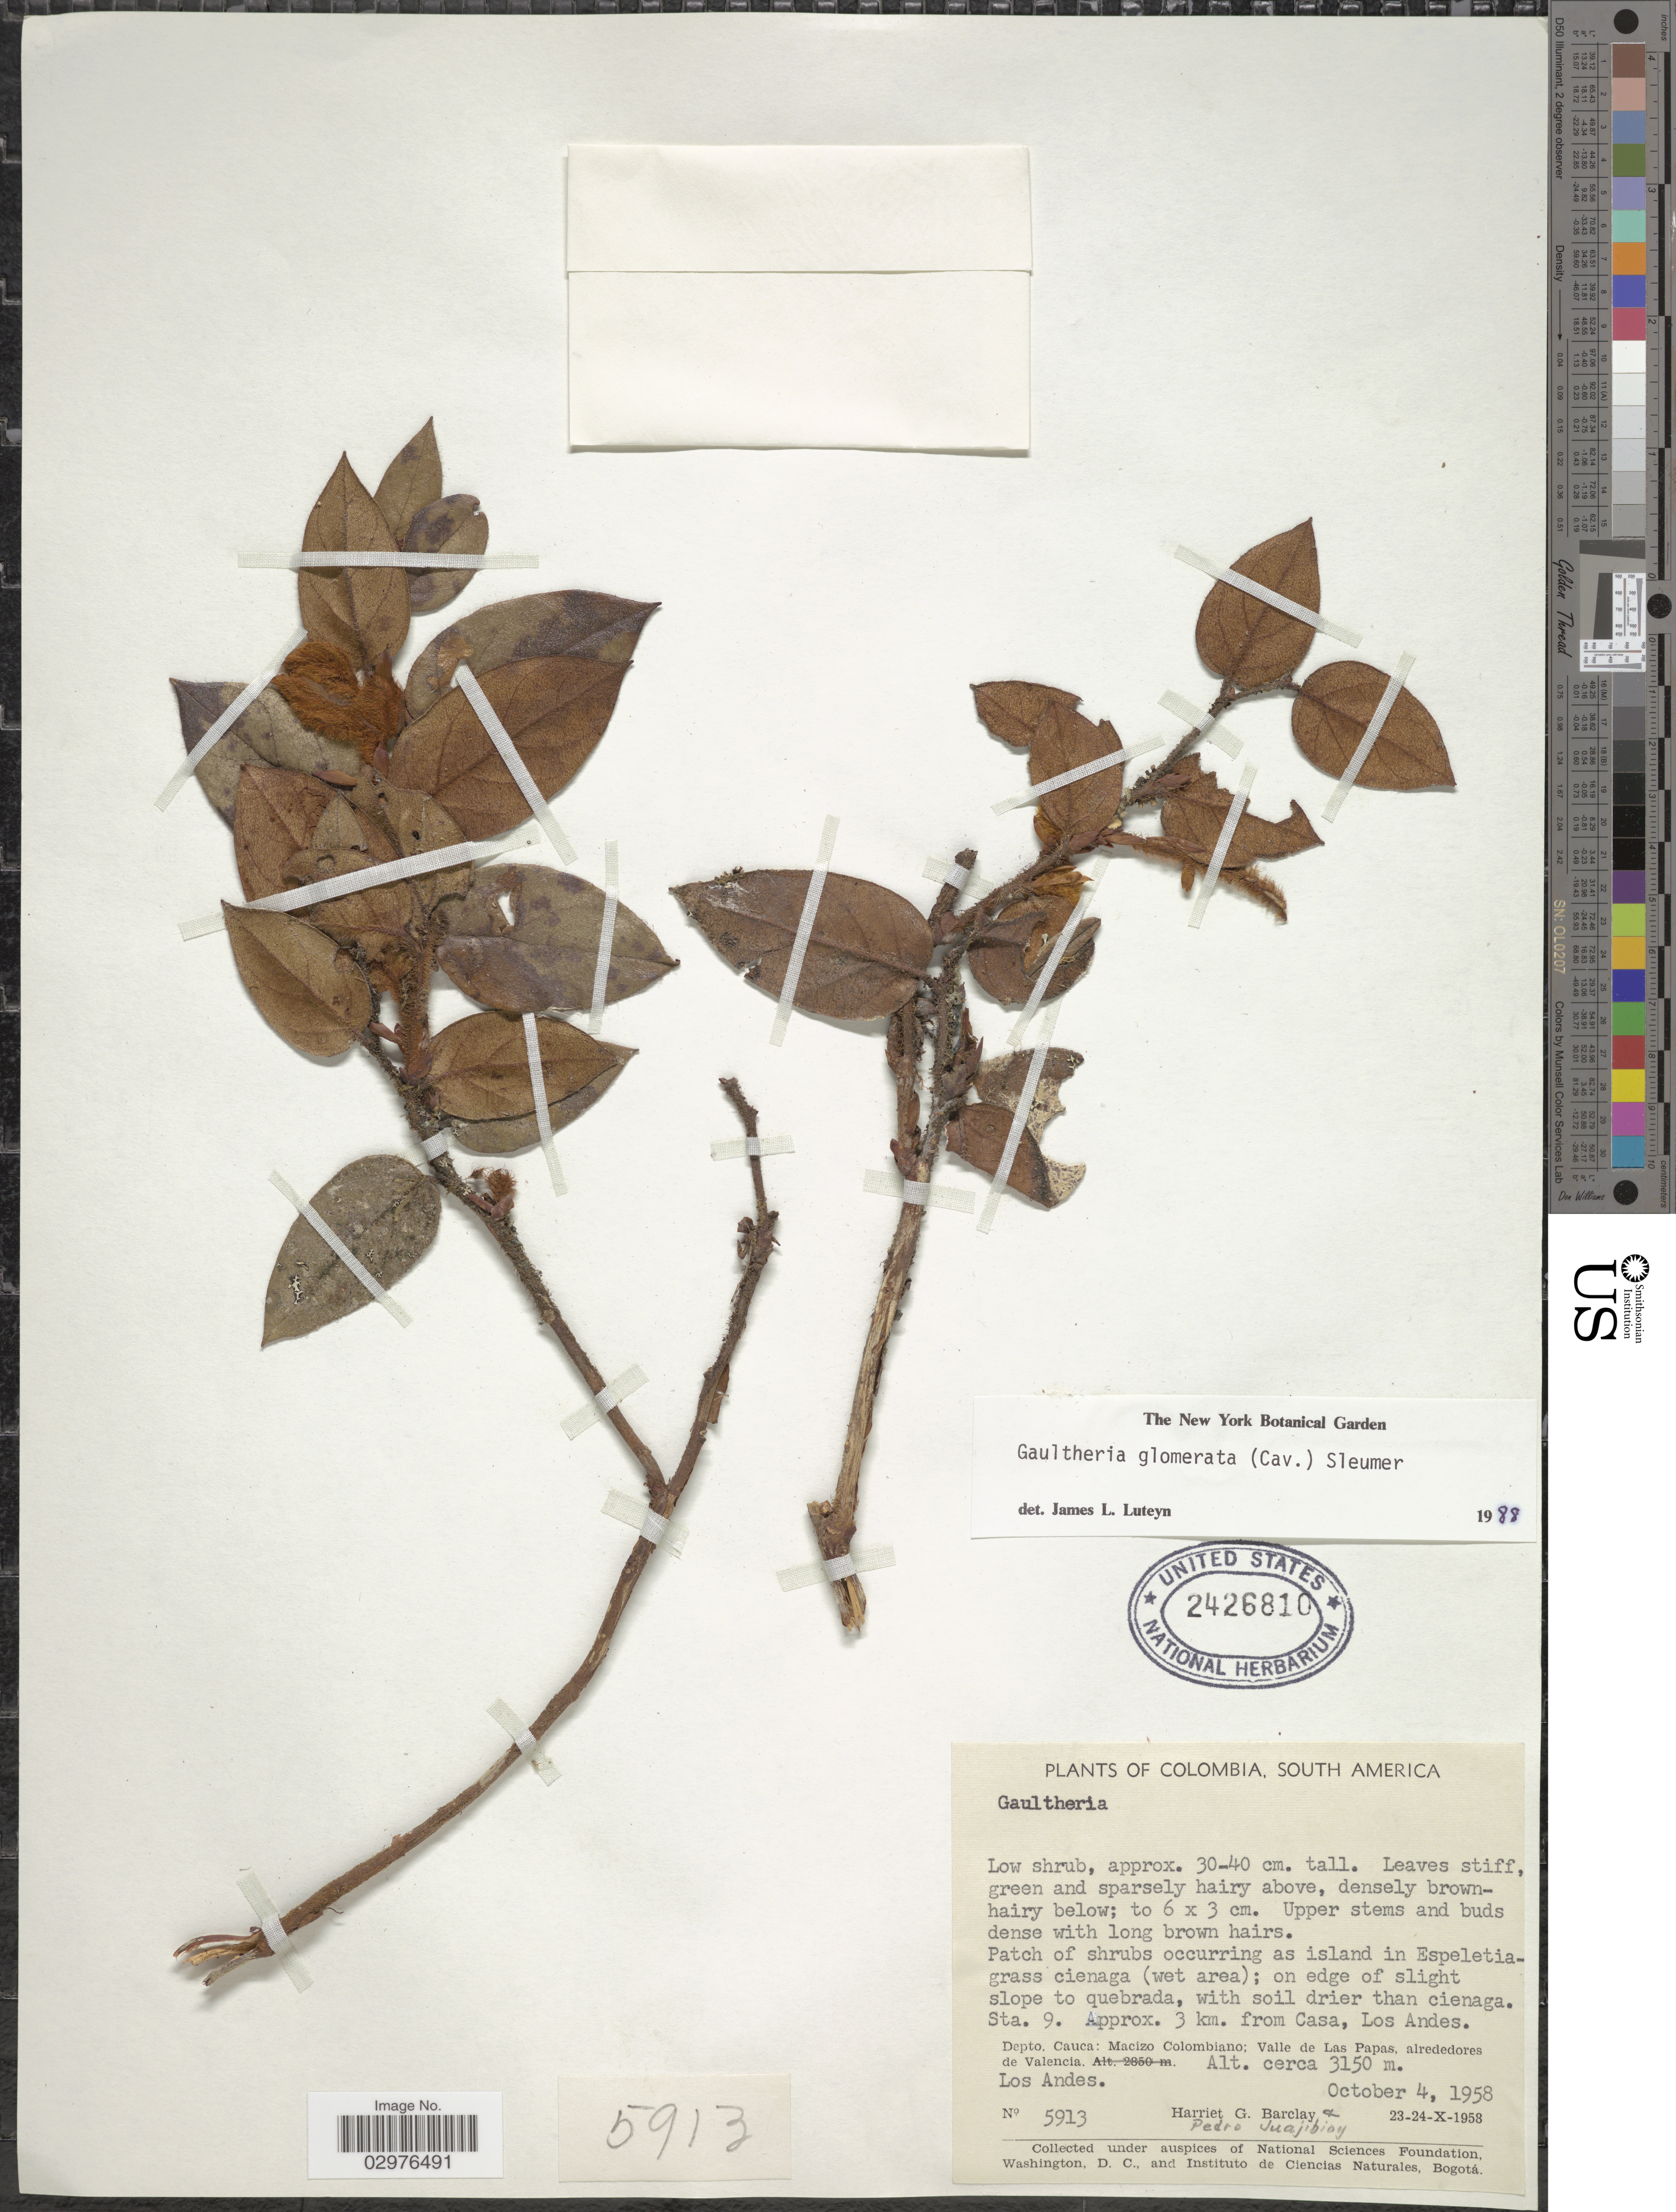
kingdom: Plantae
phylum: Tracheophyta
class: Magnoliopsida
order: Ericales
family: Ericaceae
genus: Gaultheria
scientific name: Gaultheria glomerata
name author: (Cav.) Sleumer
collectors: H. G. Barclay & P. Juajibioy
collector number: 5913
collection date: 1958-10-04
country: Colombia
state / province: Cauca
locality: Sta. 9. Approx. 3 km. from Casa, Los Andes. Depto. Cauca: Macizo Colombiano: Valle de Las Papas, alrededores de Valencia. Los Andes.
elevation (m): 3150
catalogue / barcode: US 2426810